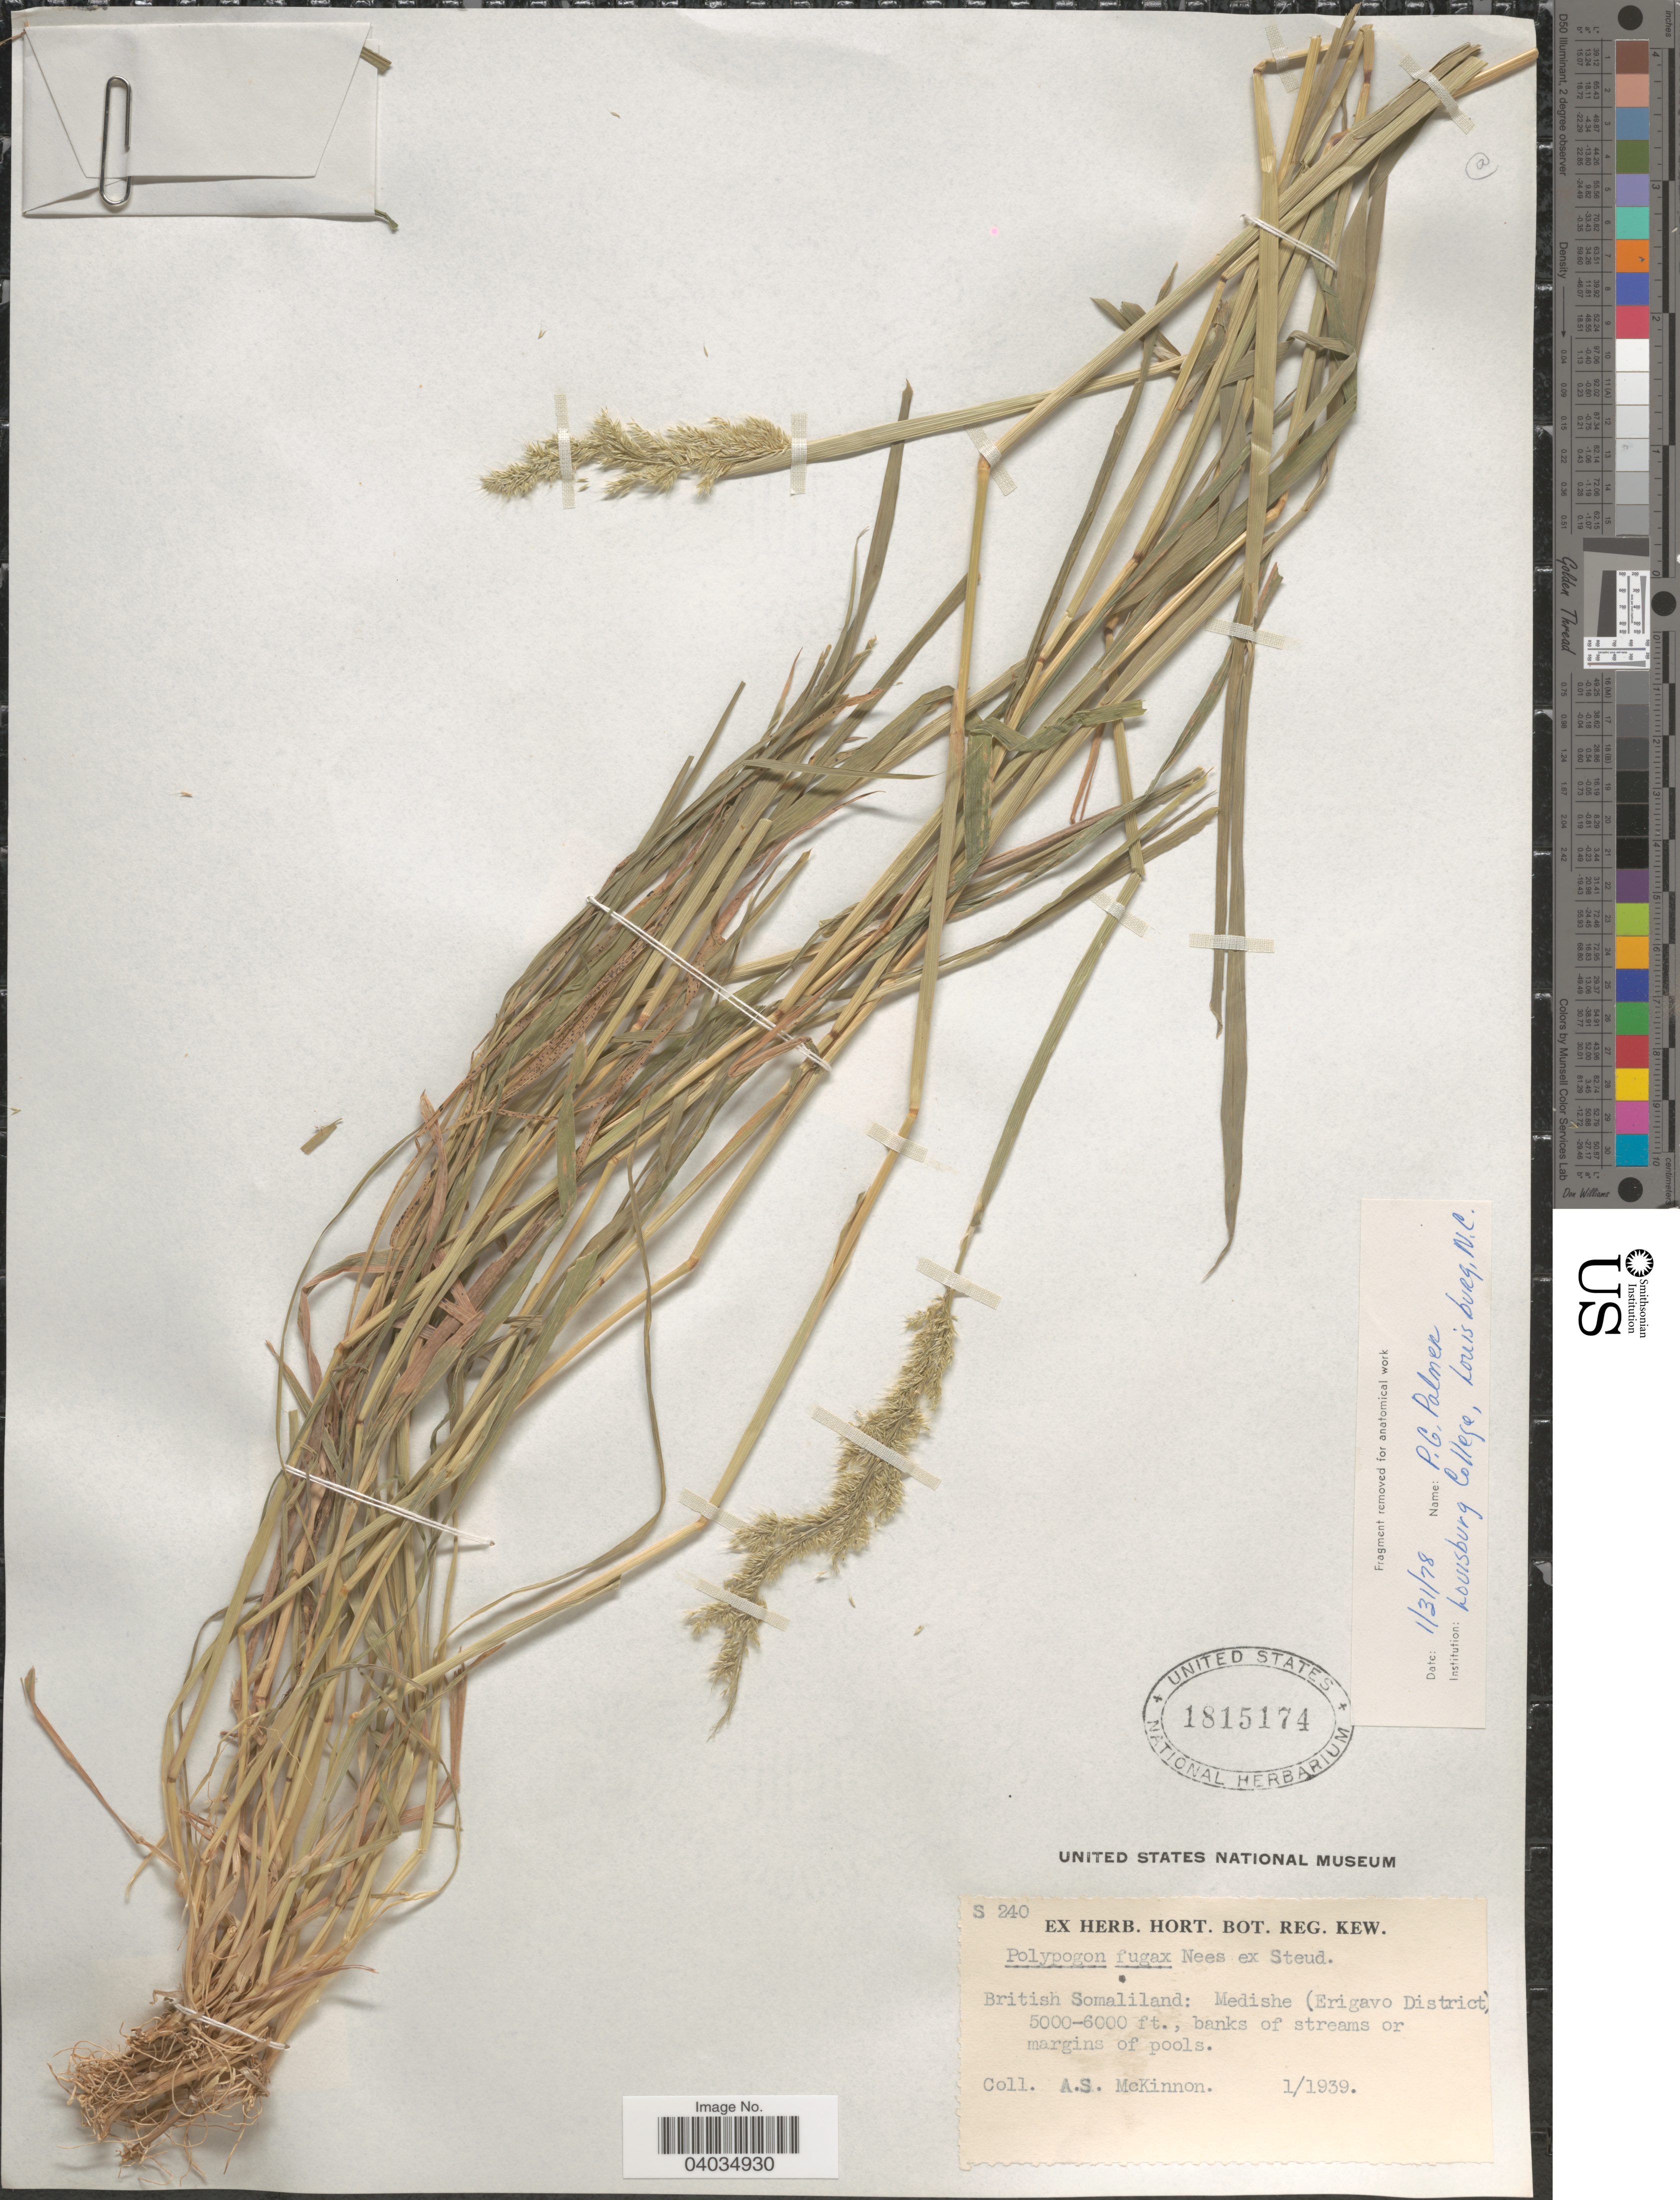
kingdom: Plantae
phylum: Tracheophyta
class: Liliopsida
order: Poales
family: Poaceae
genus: Polypogon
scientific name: Polypogon fugax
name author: Nees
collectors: A. Mckinnon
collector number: S 240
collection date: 1939-01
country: Somalia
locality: British Somaliland: Medishe (Erigavo District).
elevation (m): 1524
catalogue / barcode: US 1815174